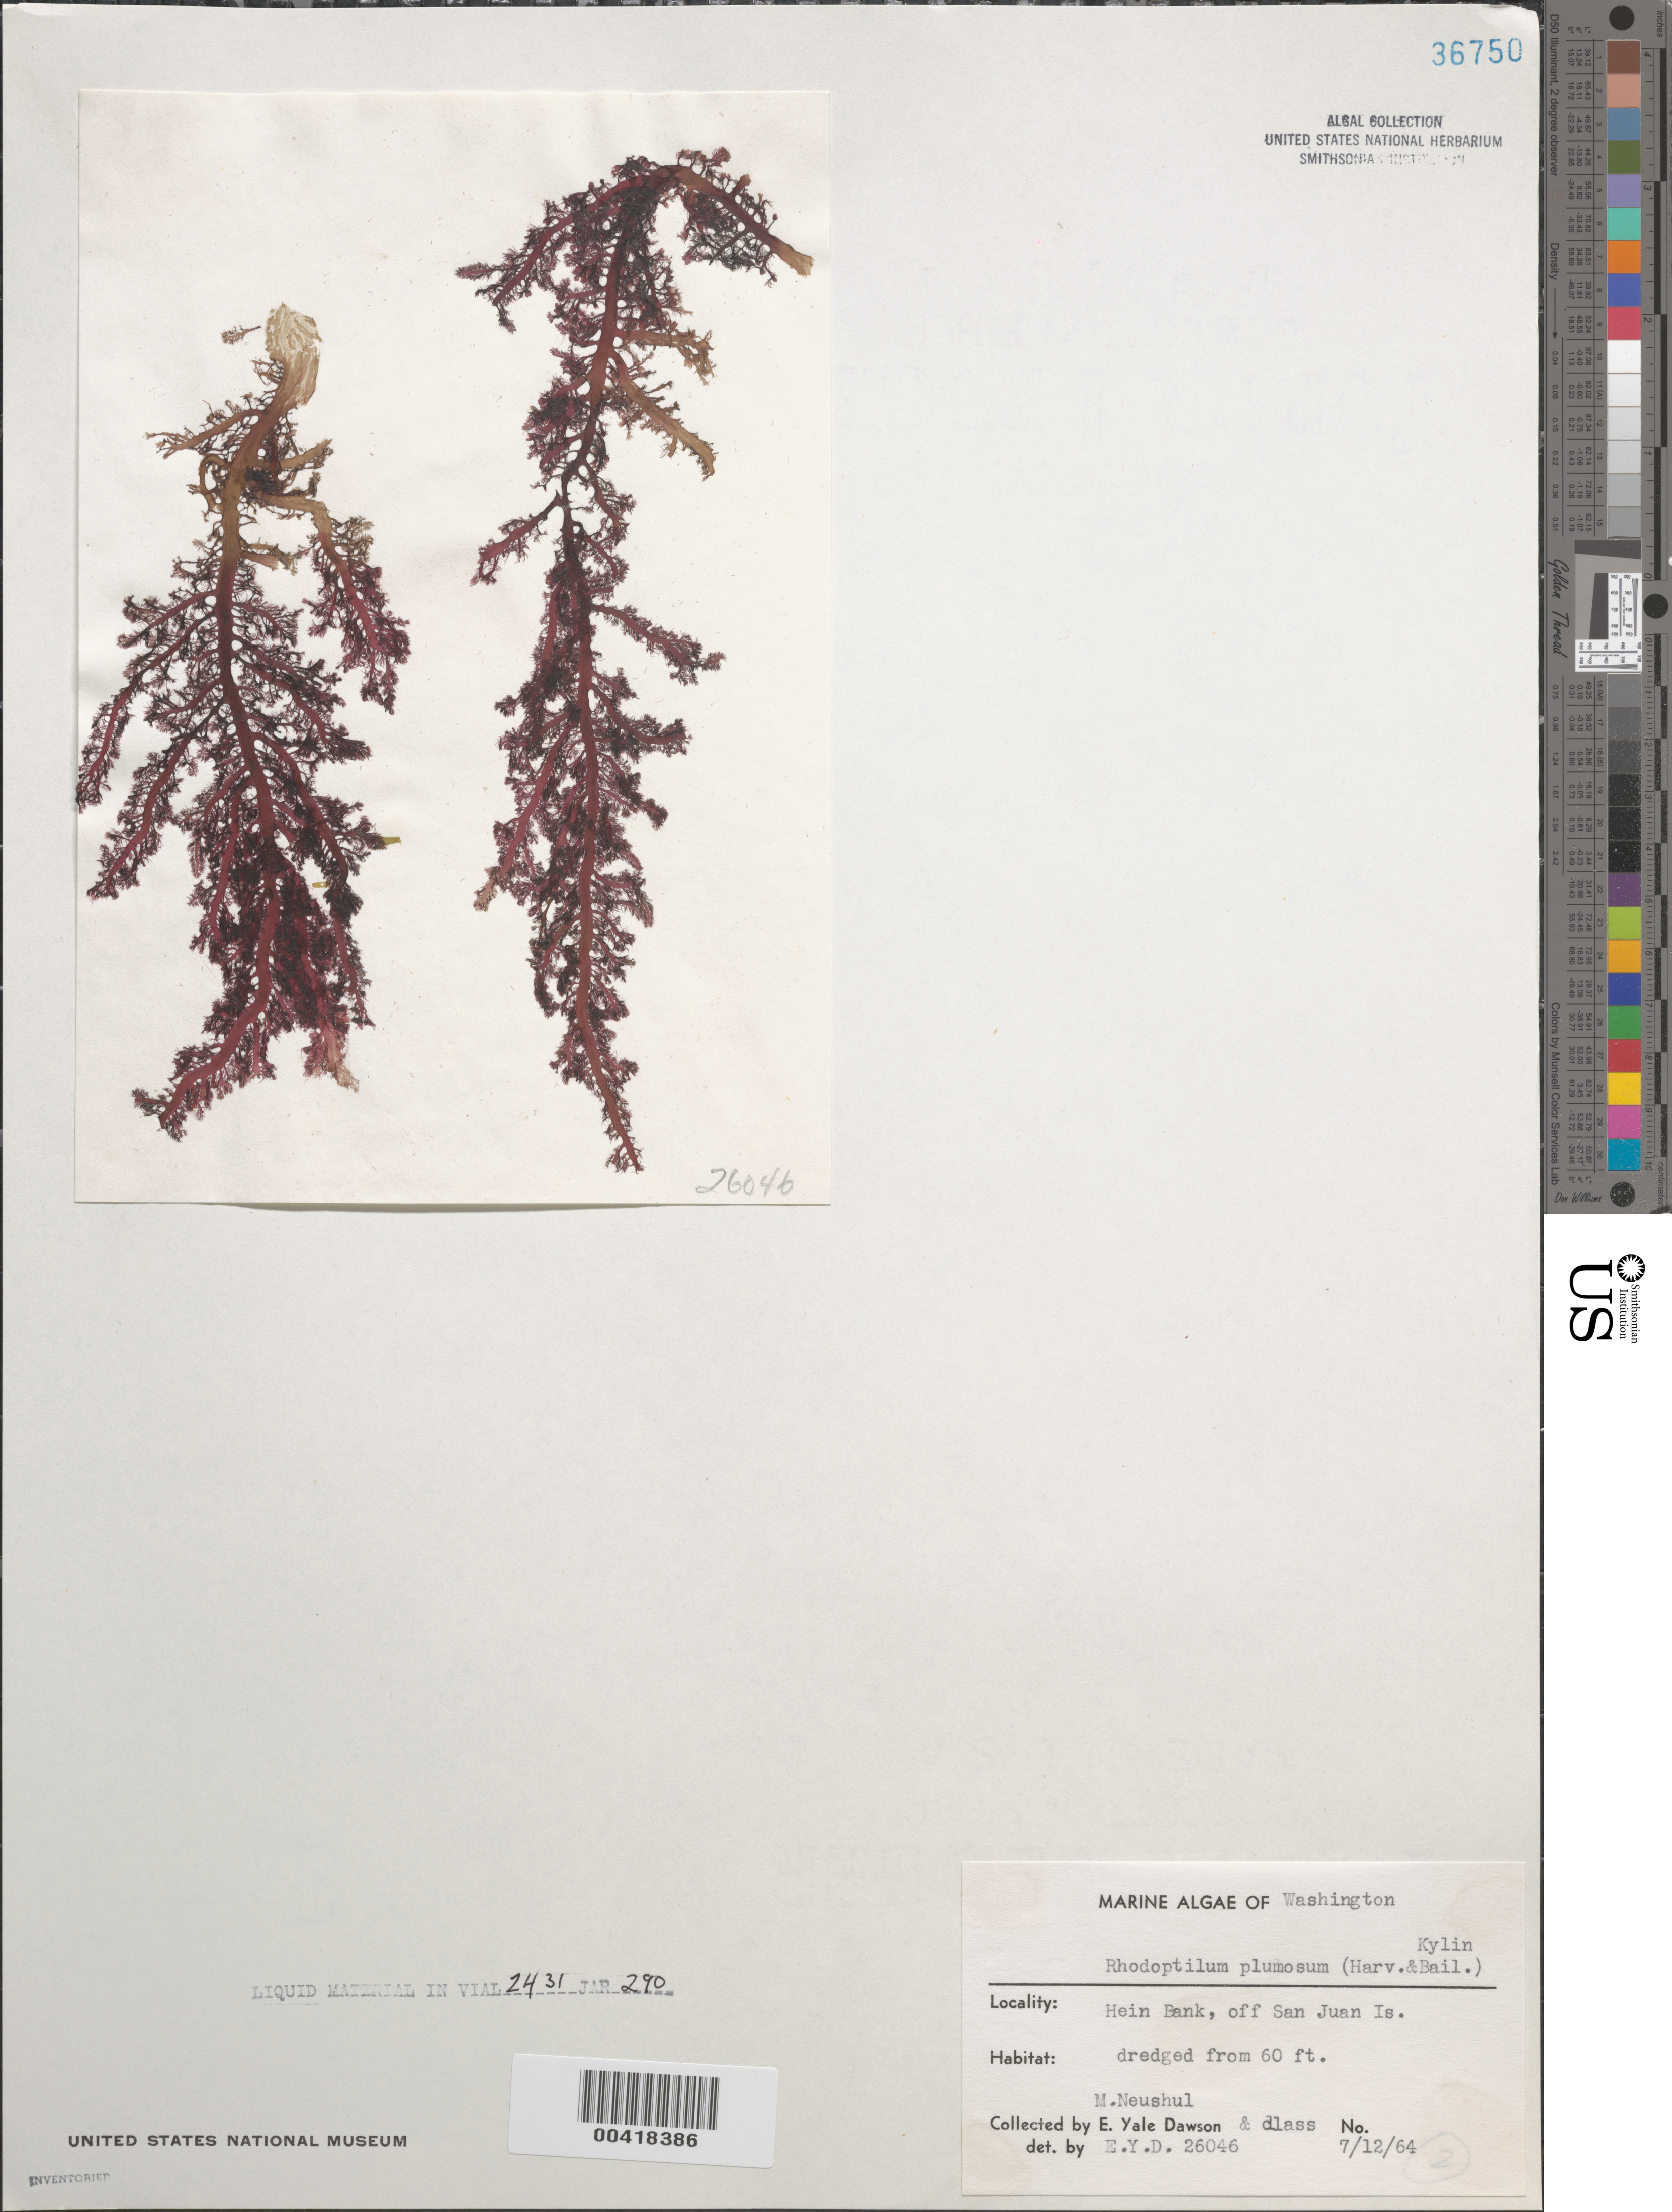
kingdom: Plantae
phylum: Rhodophyta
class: Florideophyceae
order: Ceramiales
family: Dasyaceae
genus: Rhodoptilum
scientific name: Rhodoptilum plumosum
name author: (Harv. & Bail.) Kylin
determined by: Dawson, E. Y.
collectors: E. Y. Dawson & M. Neushul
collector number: EYD 26046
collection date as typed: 12 Jul 1963 or 12 Jul 1964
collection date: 1963-07-12 or 1964-07-12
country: United States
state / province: Washington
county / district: San Juan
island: San Juan Island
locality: Hein Bank, off San Juan Island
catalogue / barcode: US 36750